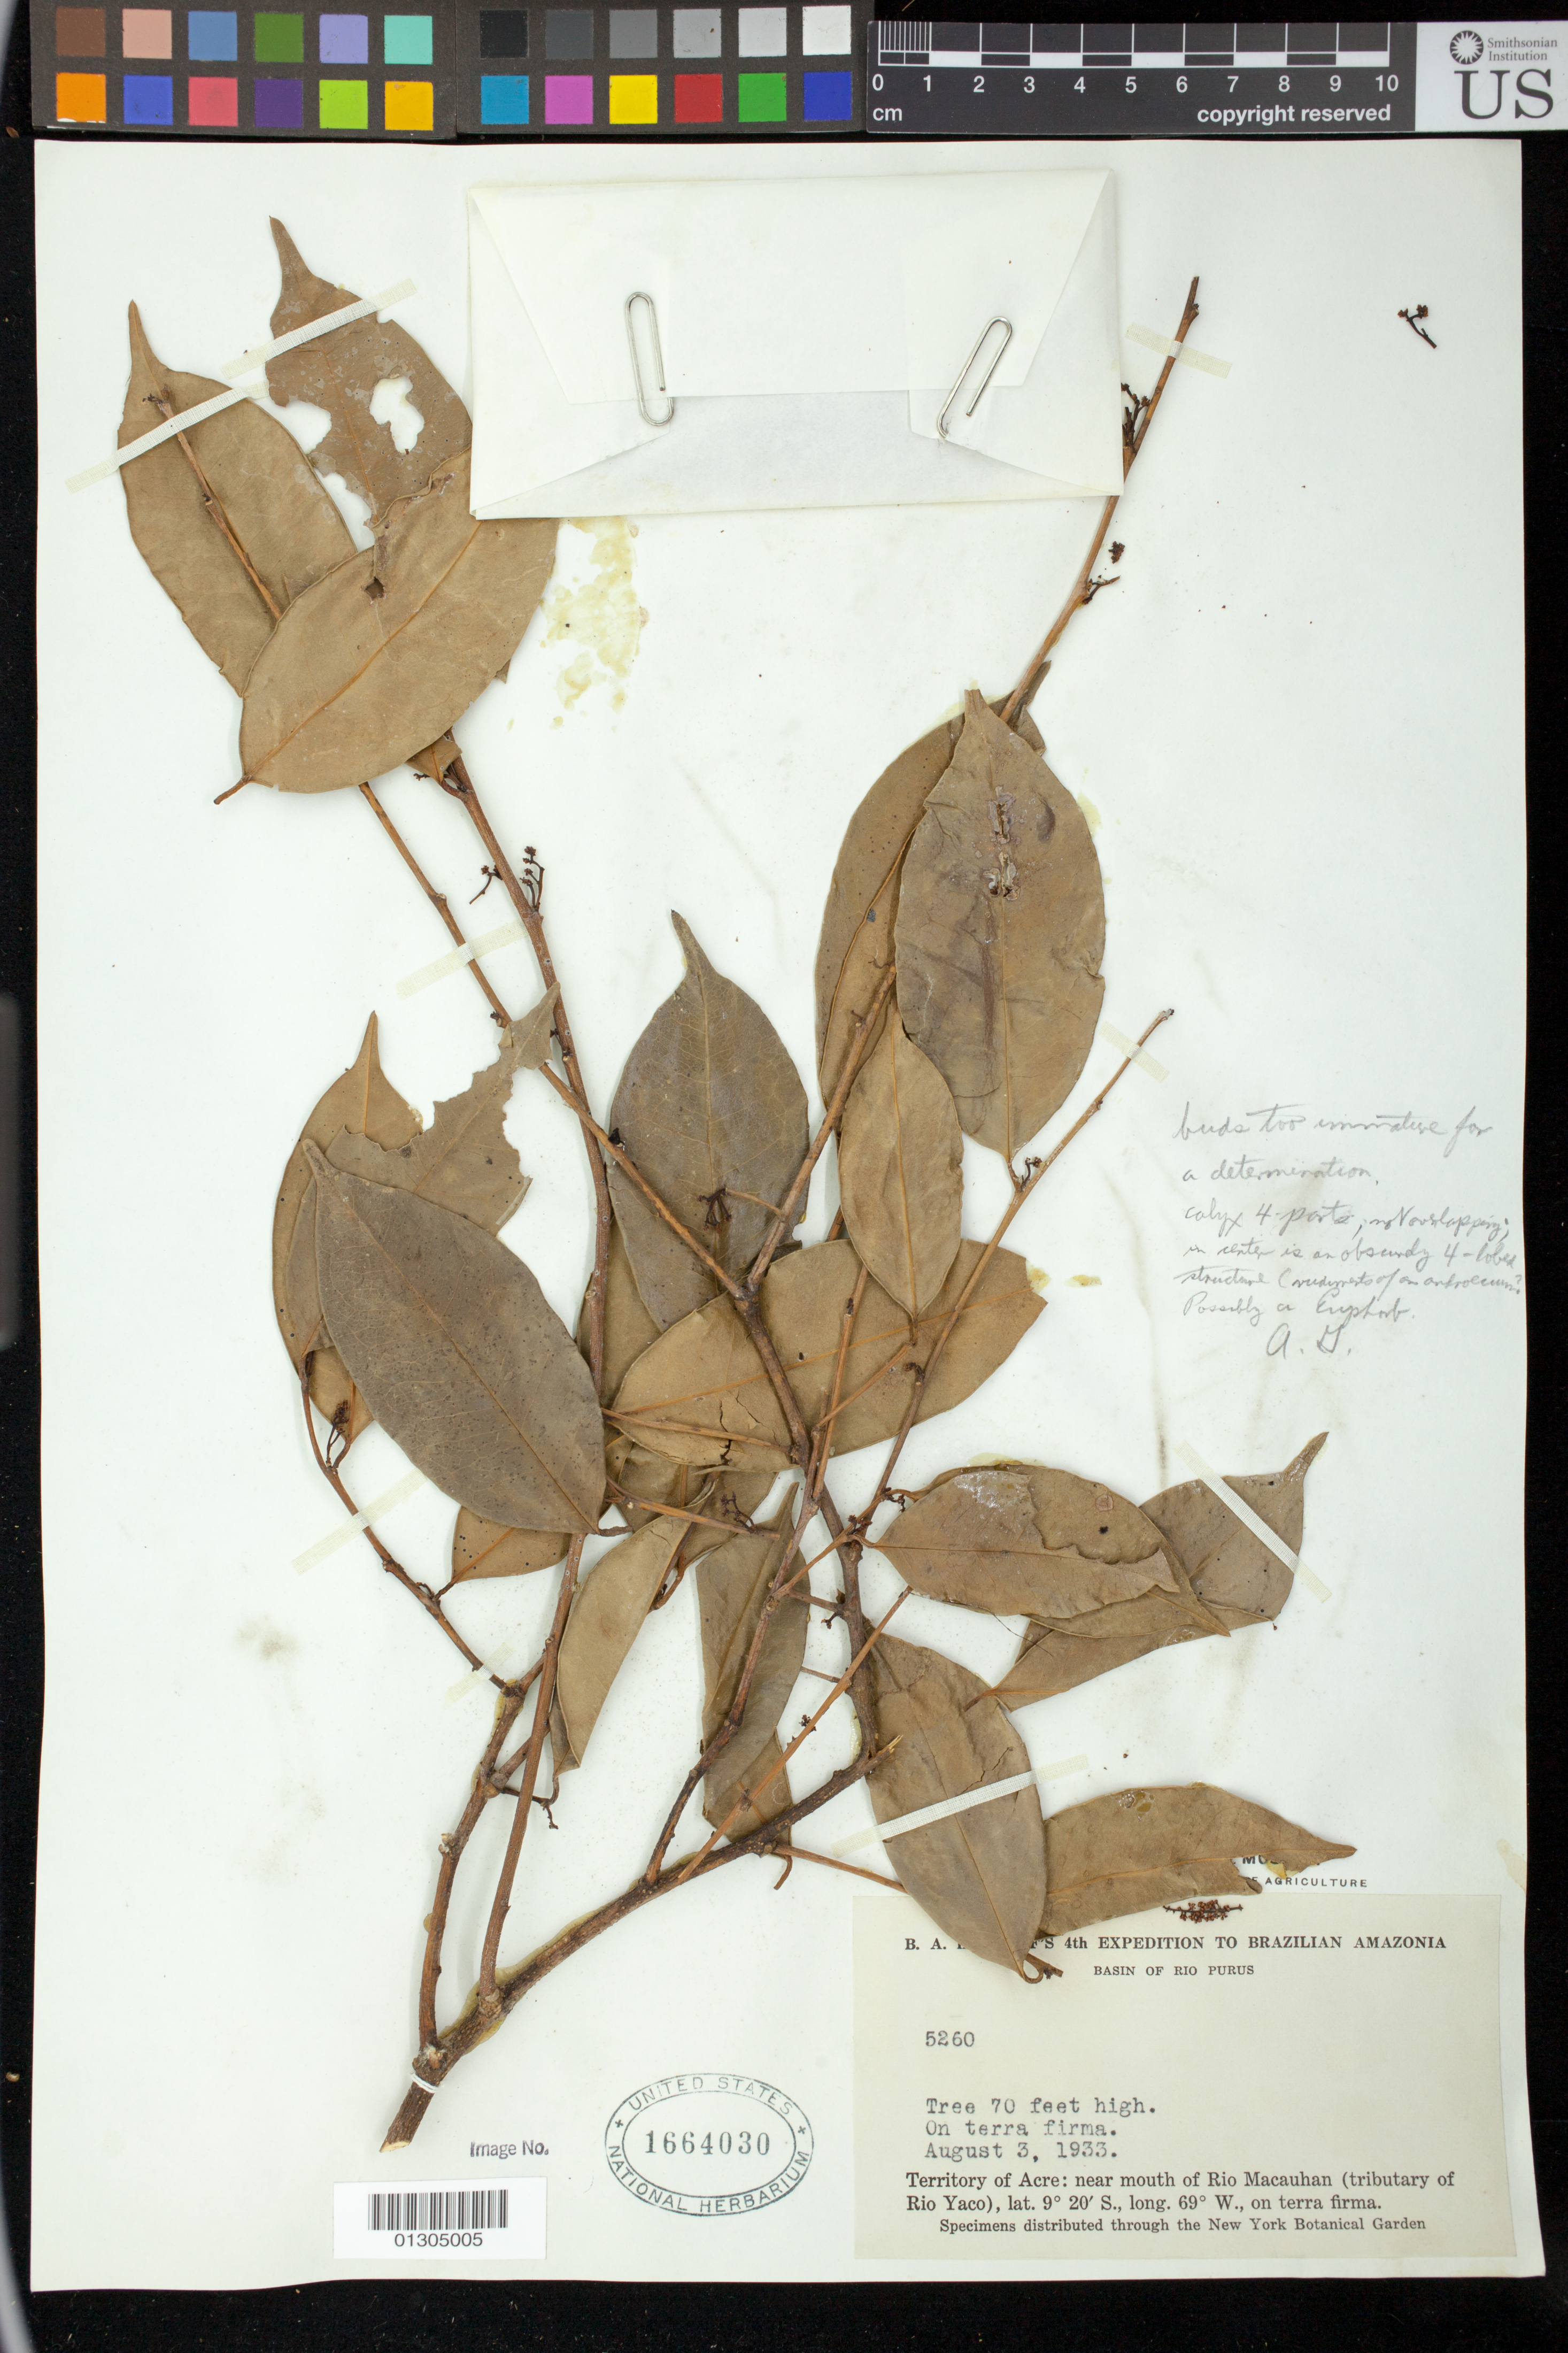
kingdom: Plantae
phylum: Tracheophyta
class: Magnoliopsida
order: Malpighiales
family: Euphorbiaceae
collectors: B. A. Krukoff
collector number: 5260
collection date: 1933-08-03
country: Brazil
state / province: Acre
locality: Basin of Rio Purus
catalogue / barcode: US 1664030